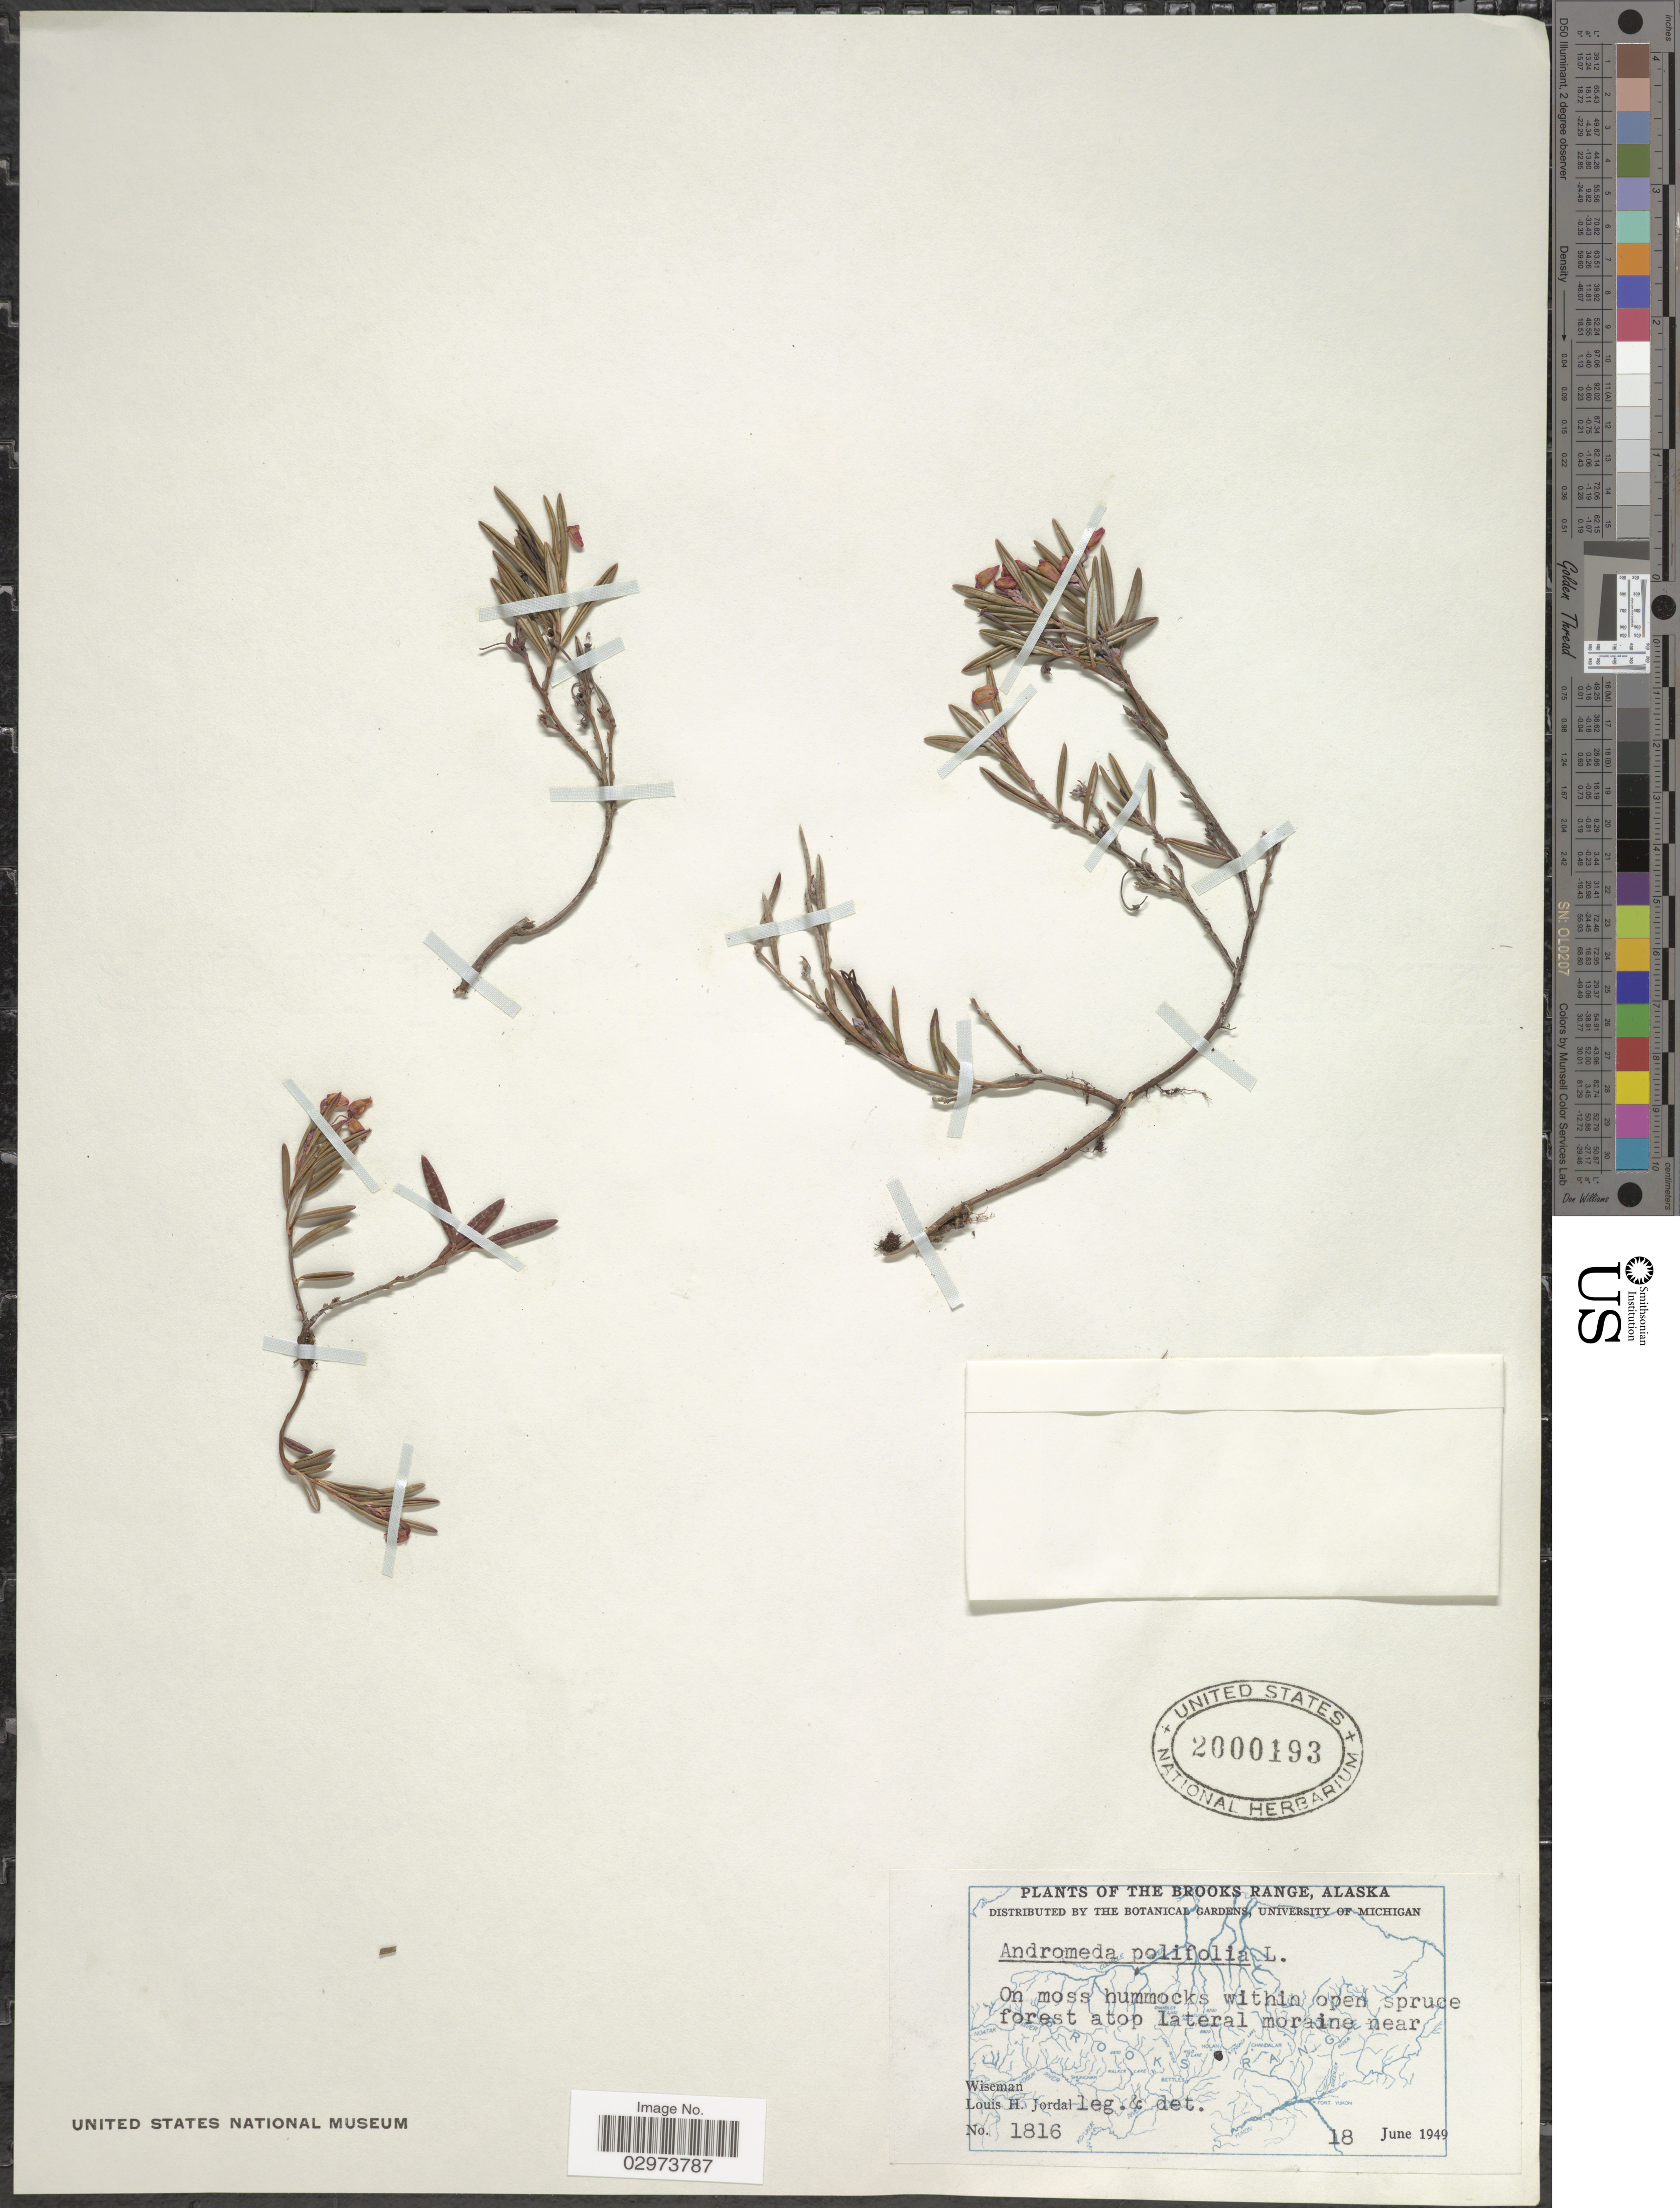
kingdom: Plantae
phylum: Tracheophyta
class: Magnoliopsida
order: Ericales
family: Ericaceae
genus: Andromeda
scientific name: Andromeda polifolia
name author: L.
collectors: L. Jordal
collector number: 1816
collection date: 1949-06-18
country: United States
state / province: Alaska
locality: The Brooks Range. Near Wiseman.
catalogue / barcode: US 2000193